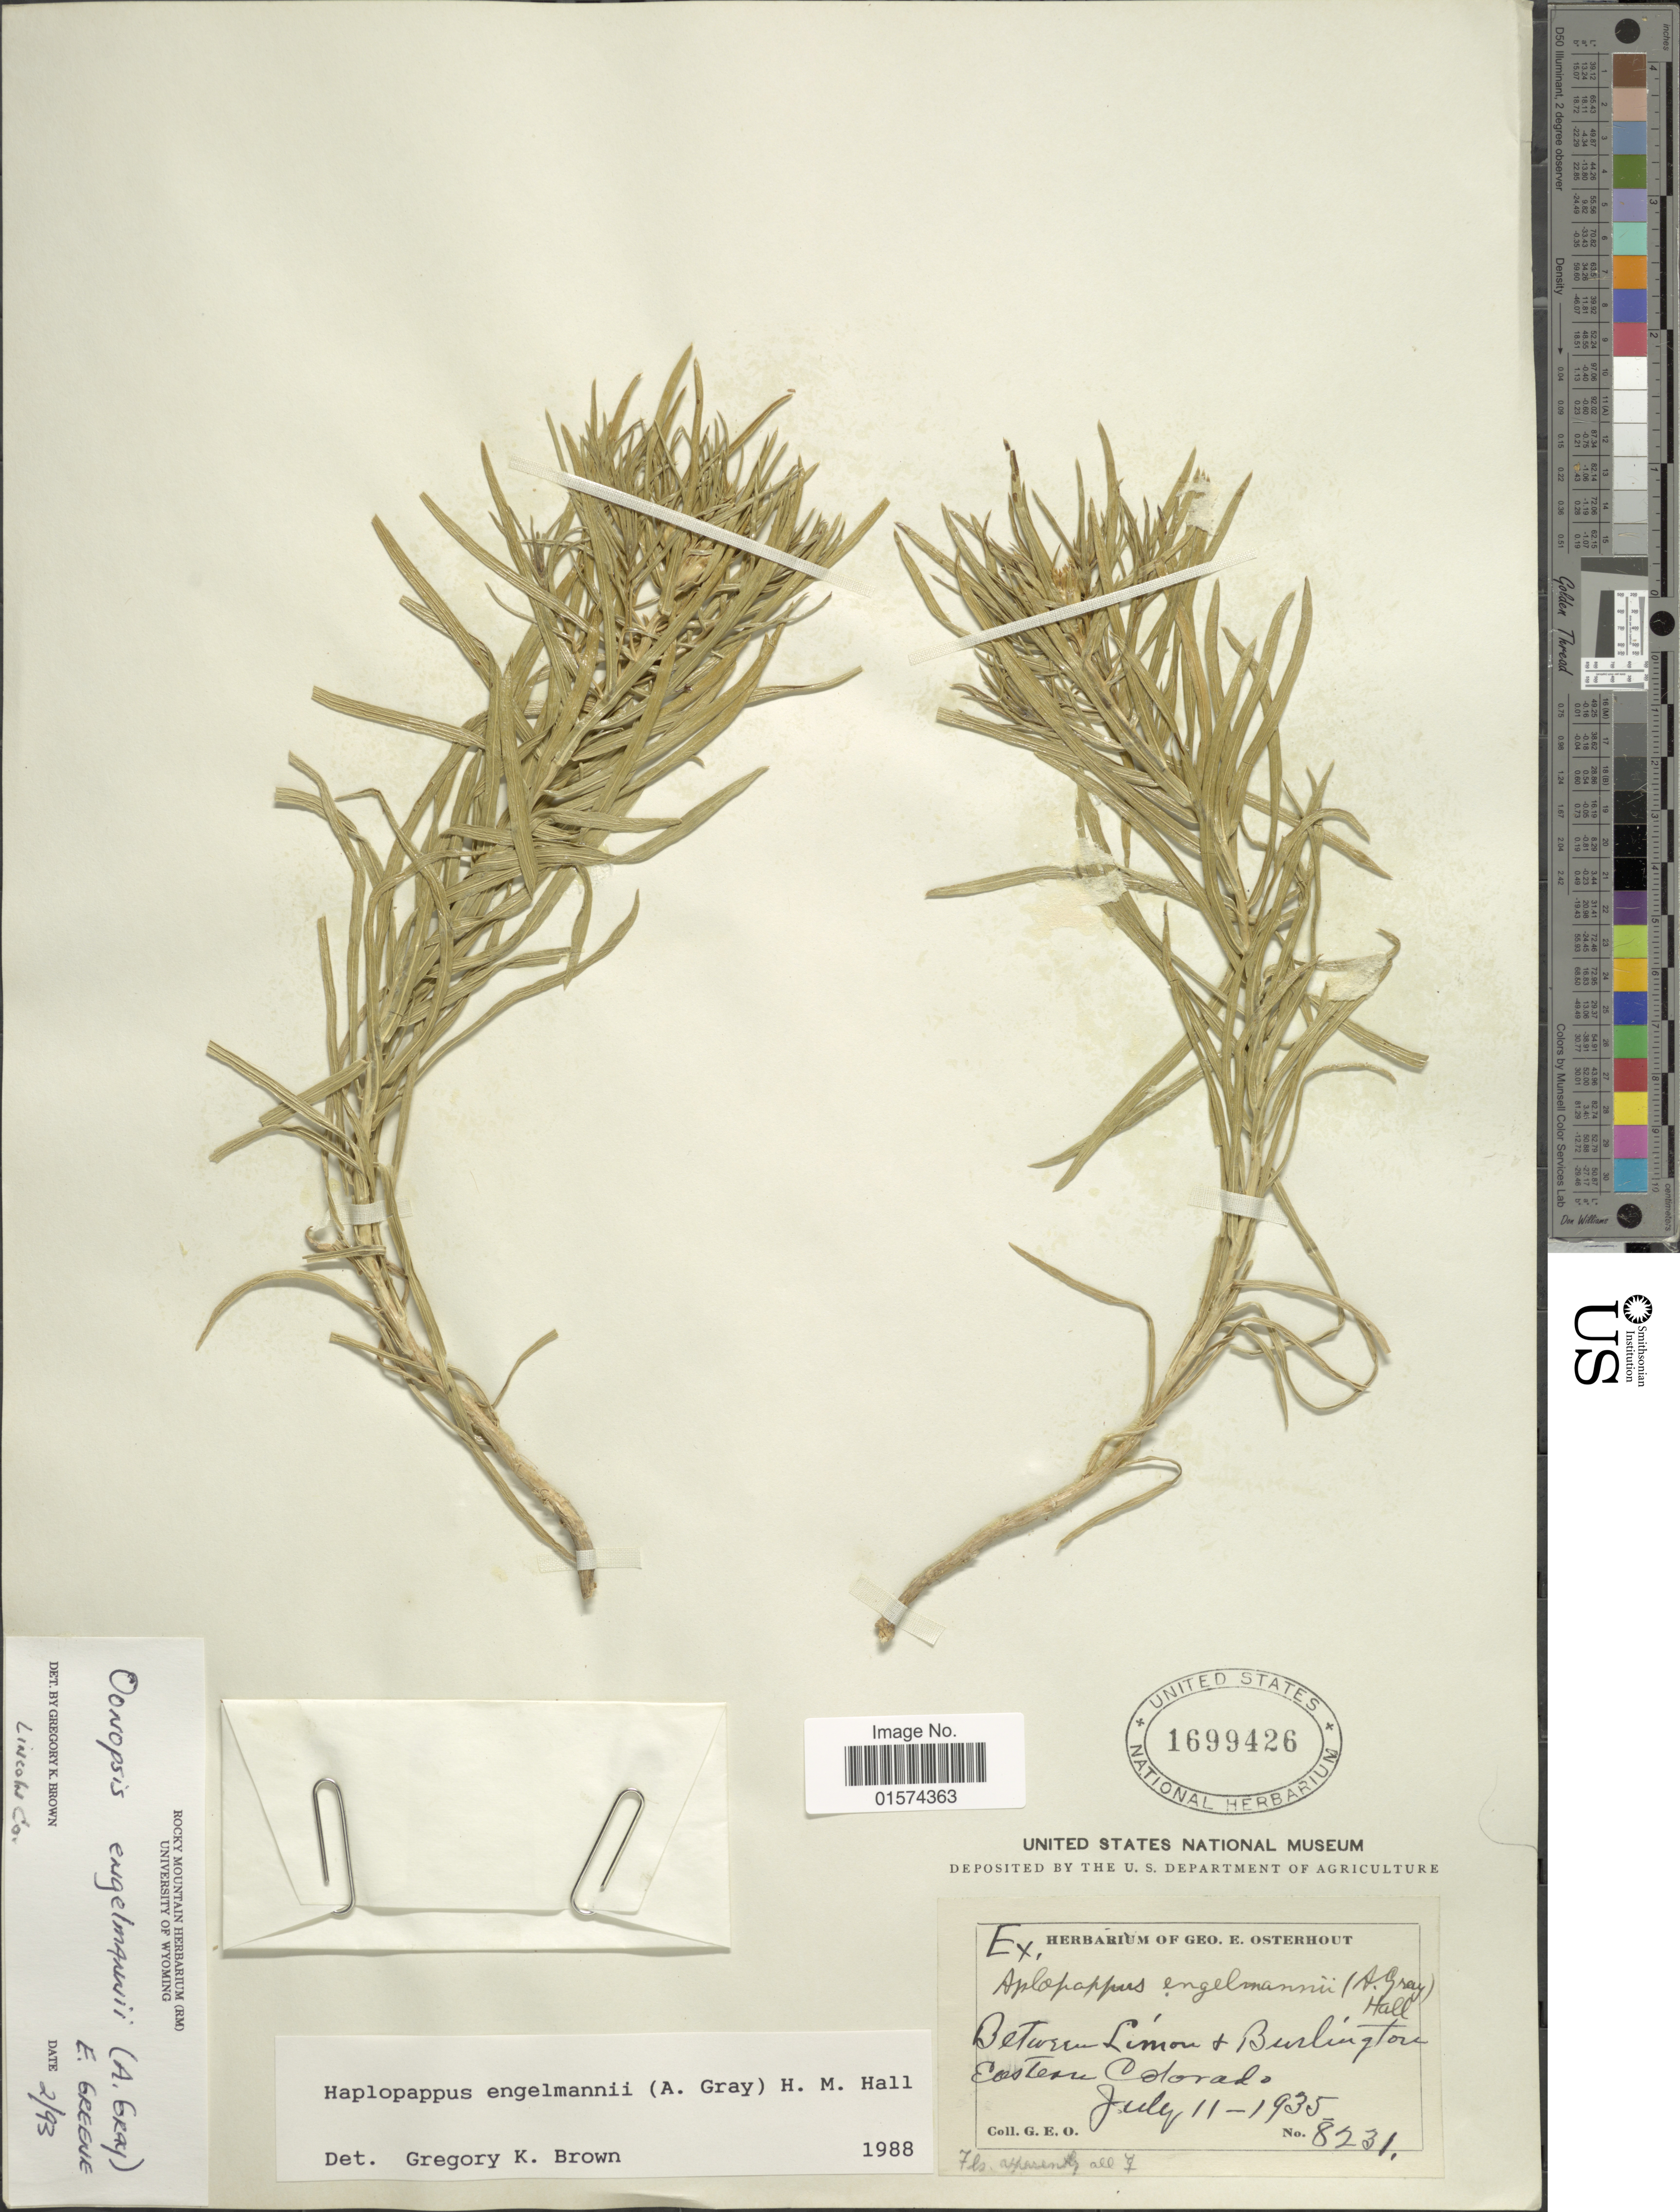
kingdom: Plantae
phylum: Tracheophyta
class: Magnoliopsida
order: Asterales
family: Asteraceae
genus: Oonopsis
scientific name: Oonopsis engelmannii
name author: (A. Gray) Greene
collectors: G. Osterhout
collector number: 8231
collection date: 1935-07-11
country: United States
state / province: Colorado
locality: Between Límon & Burlington, Eastern Colorado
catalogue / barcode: US 1699426